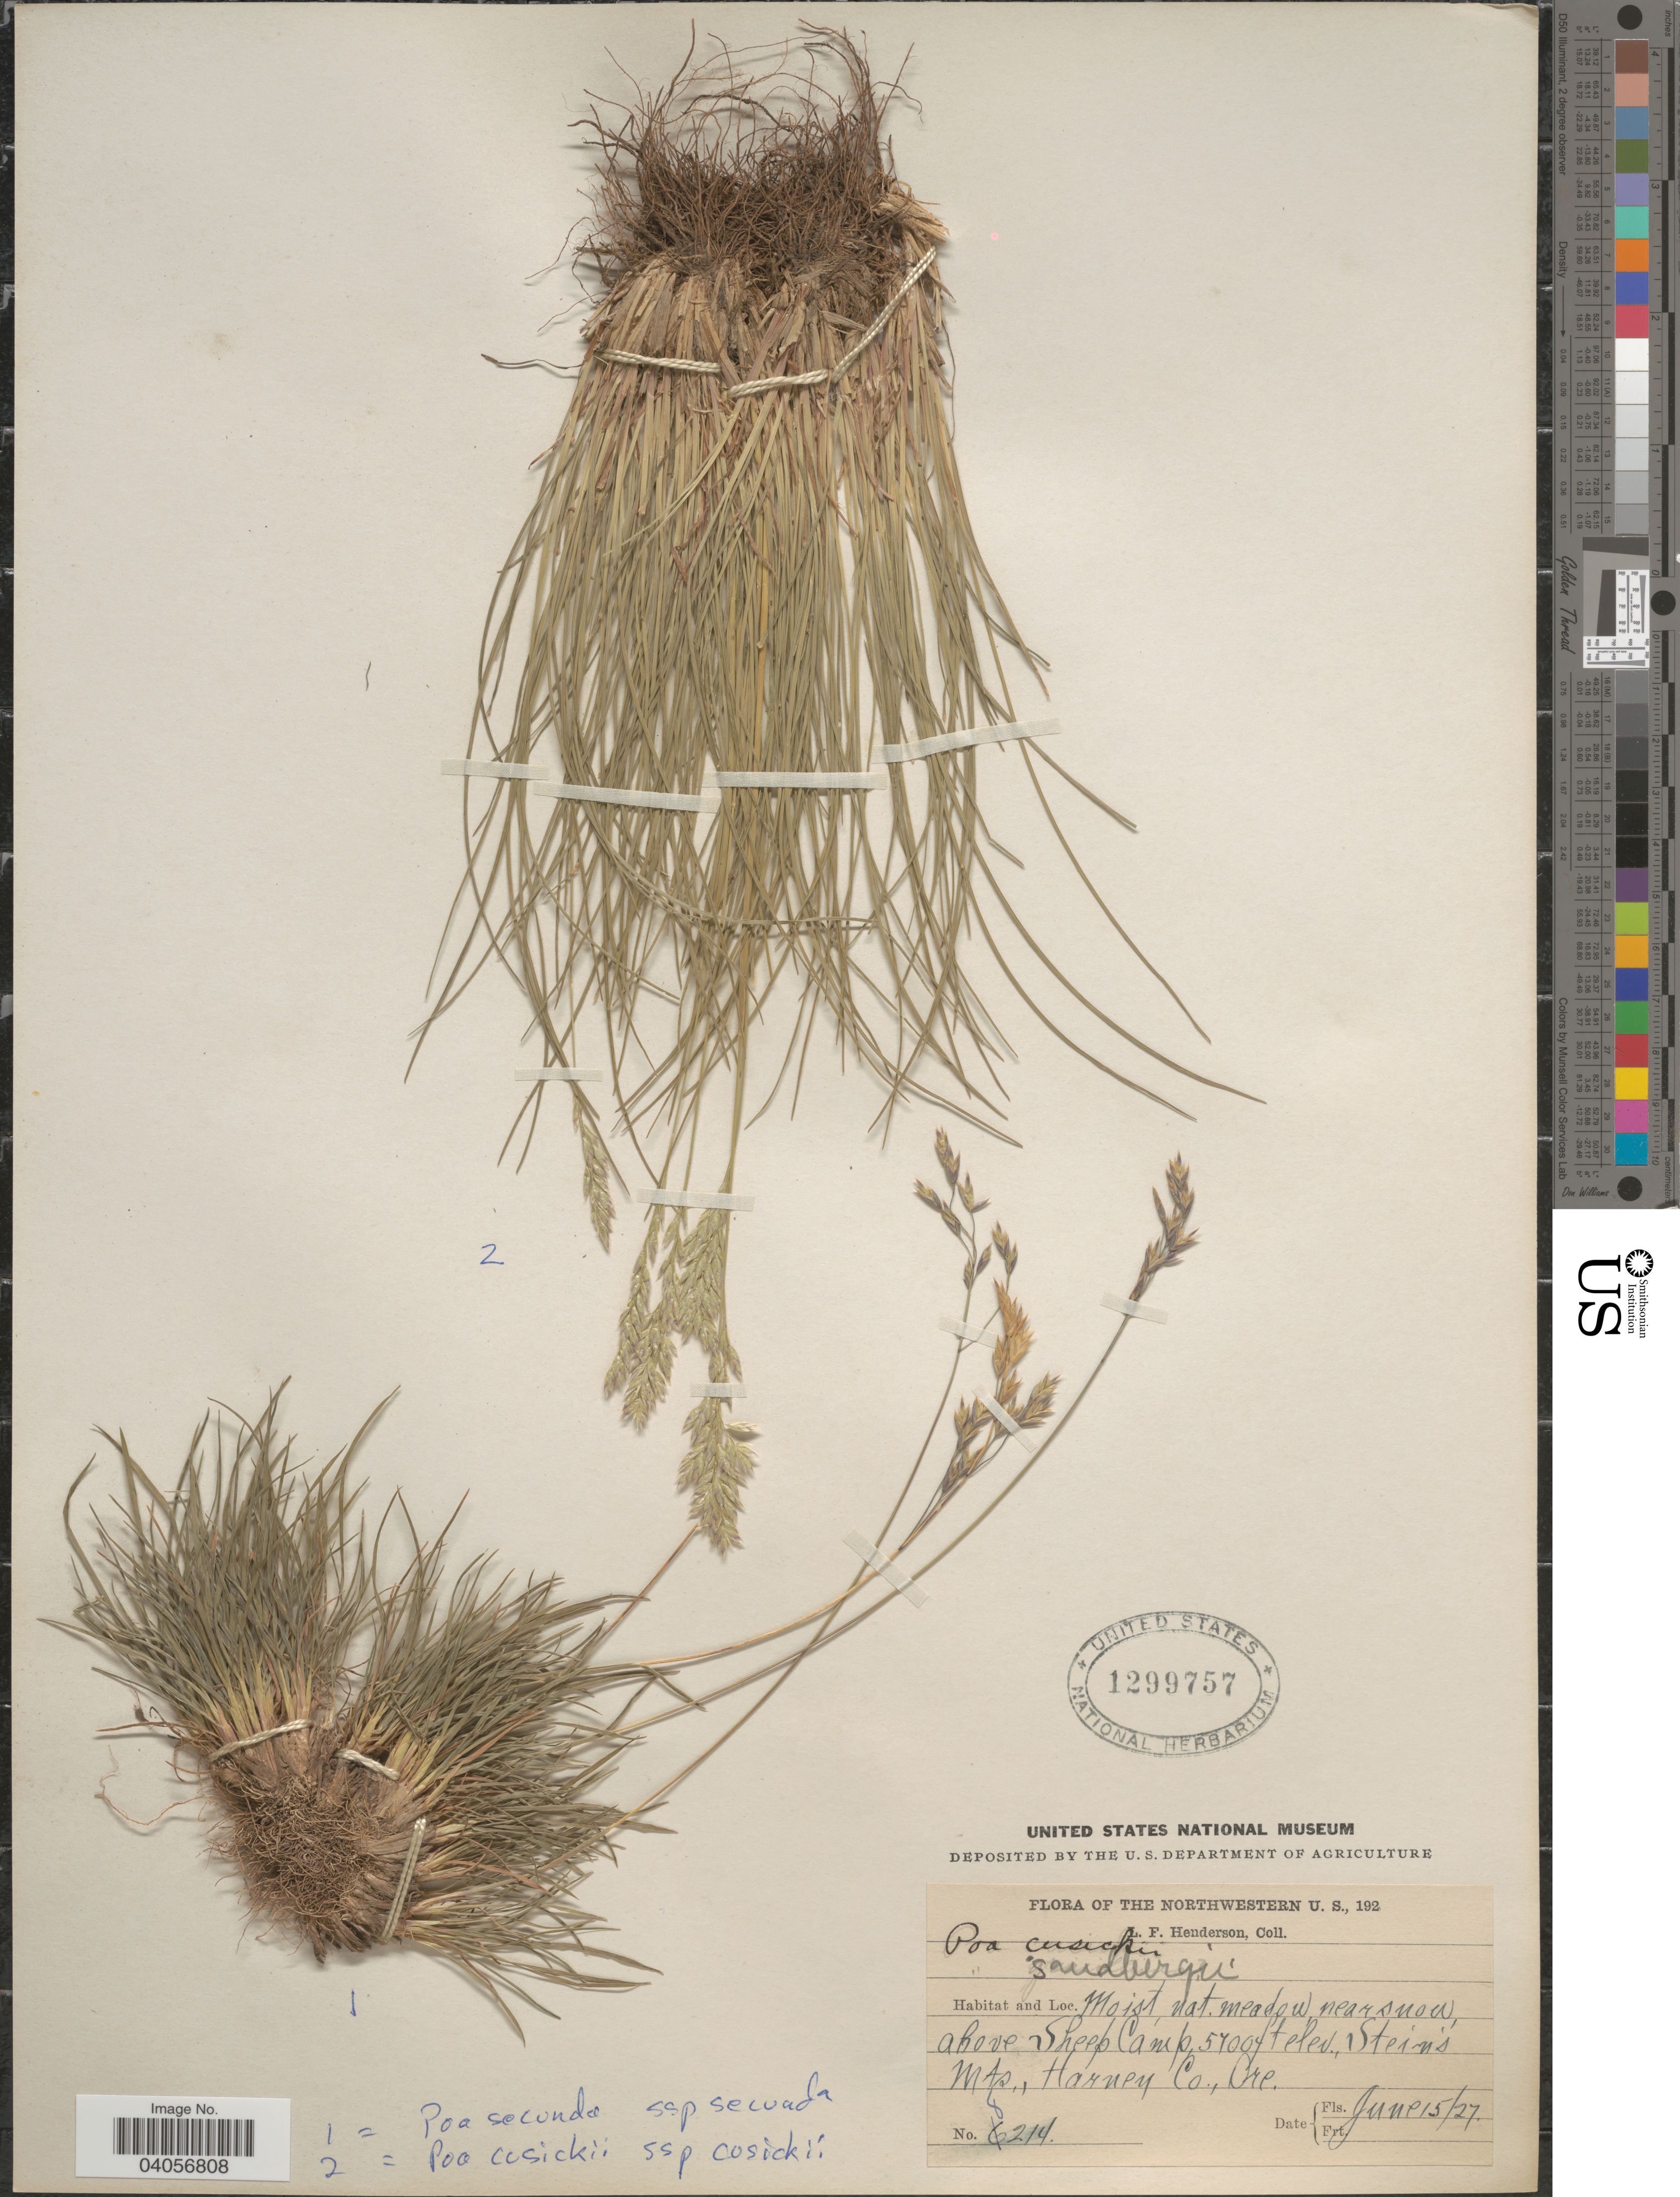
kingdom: Plantae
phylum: Tracheophyta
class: Liliopsida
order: Poales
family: Poaceae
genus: Poa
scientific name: Poa cusickii subsp. cusickii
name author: Vasey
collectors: L. Henderson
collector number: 8214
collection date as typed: Transcribed d/m/y: 15/6/27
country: United States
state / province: Oregon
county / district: Harney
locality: Moist, nat. meadow, near snow above Sheep Camp, Stein's Mts., Harney Co.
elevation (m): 1737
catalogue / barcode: US 1299757